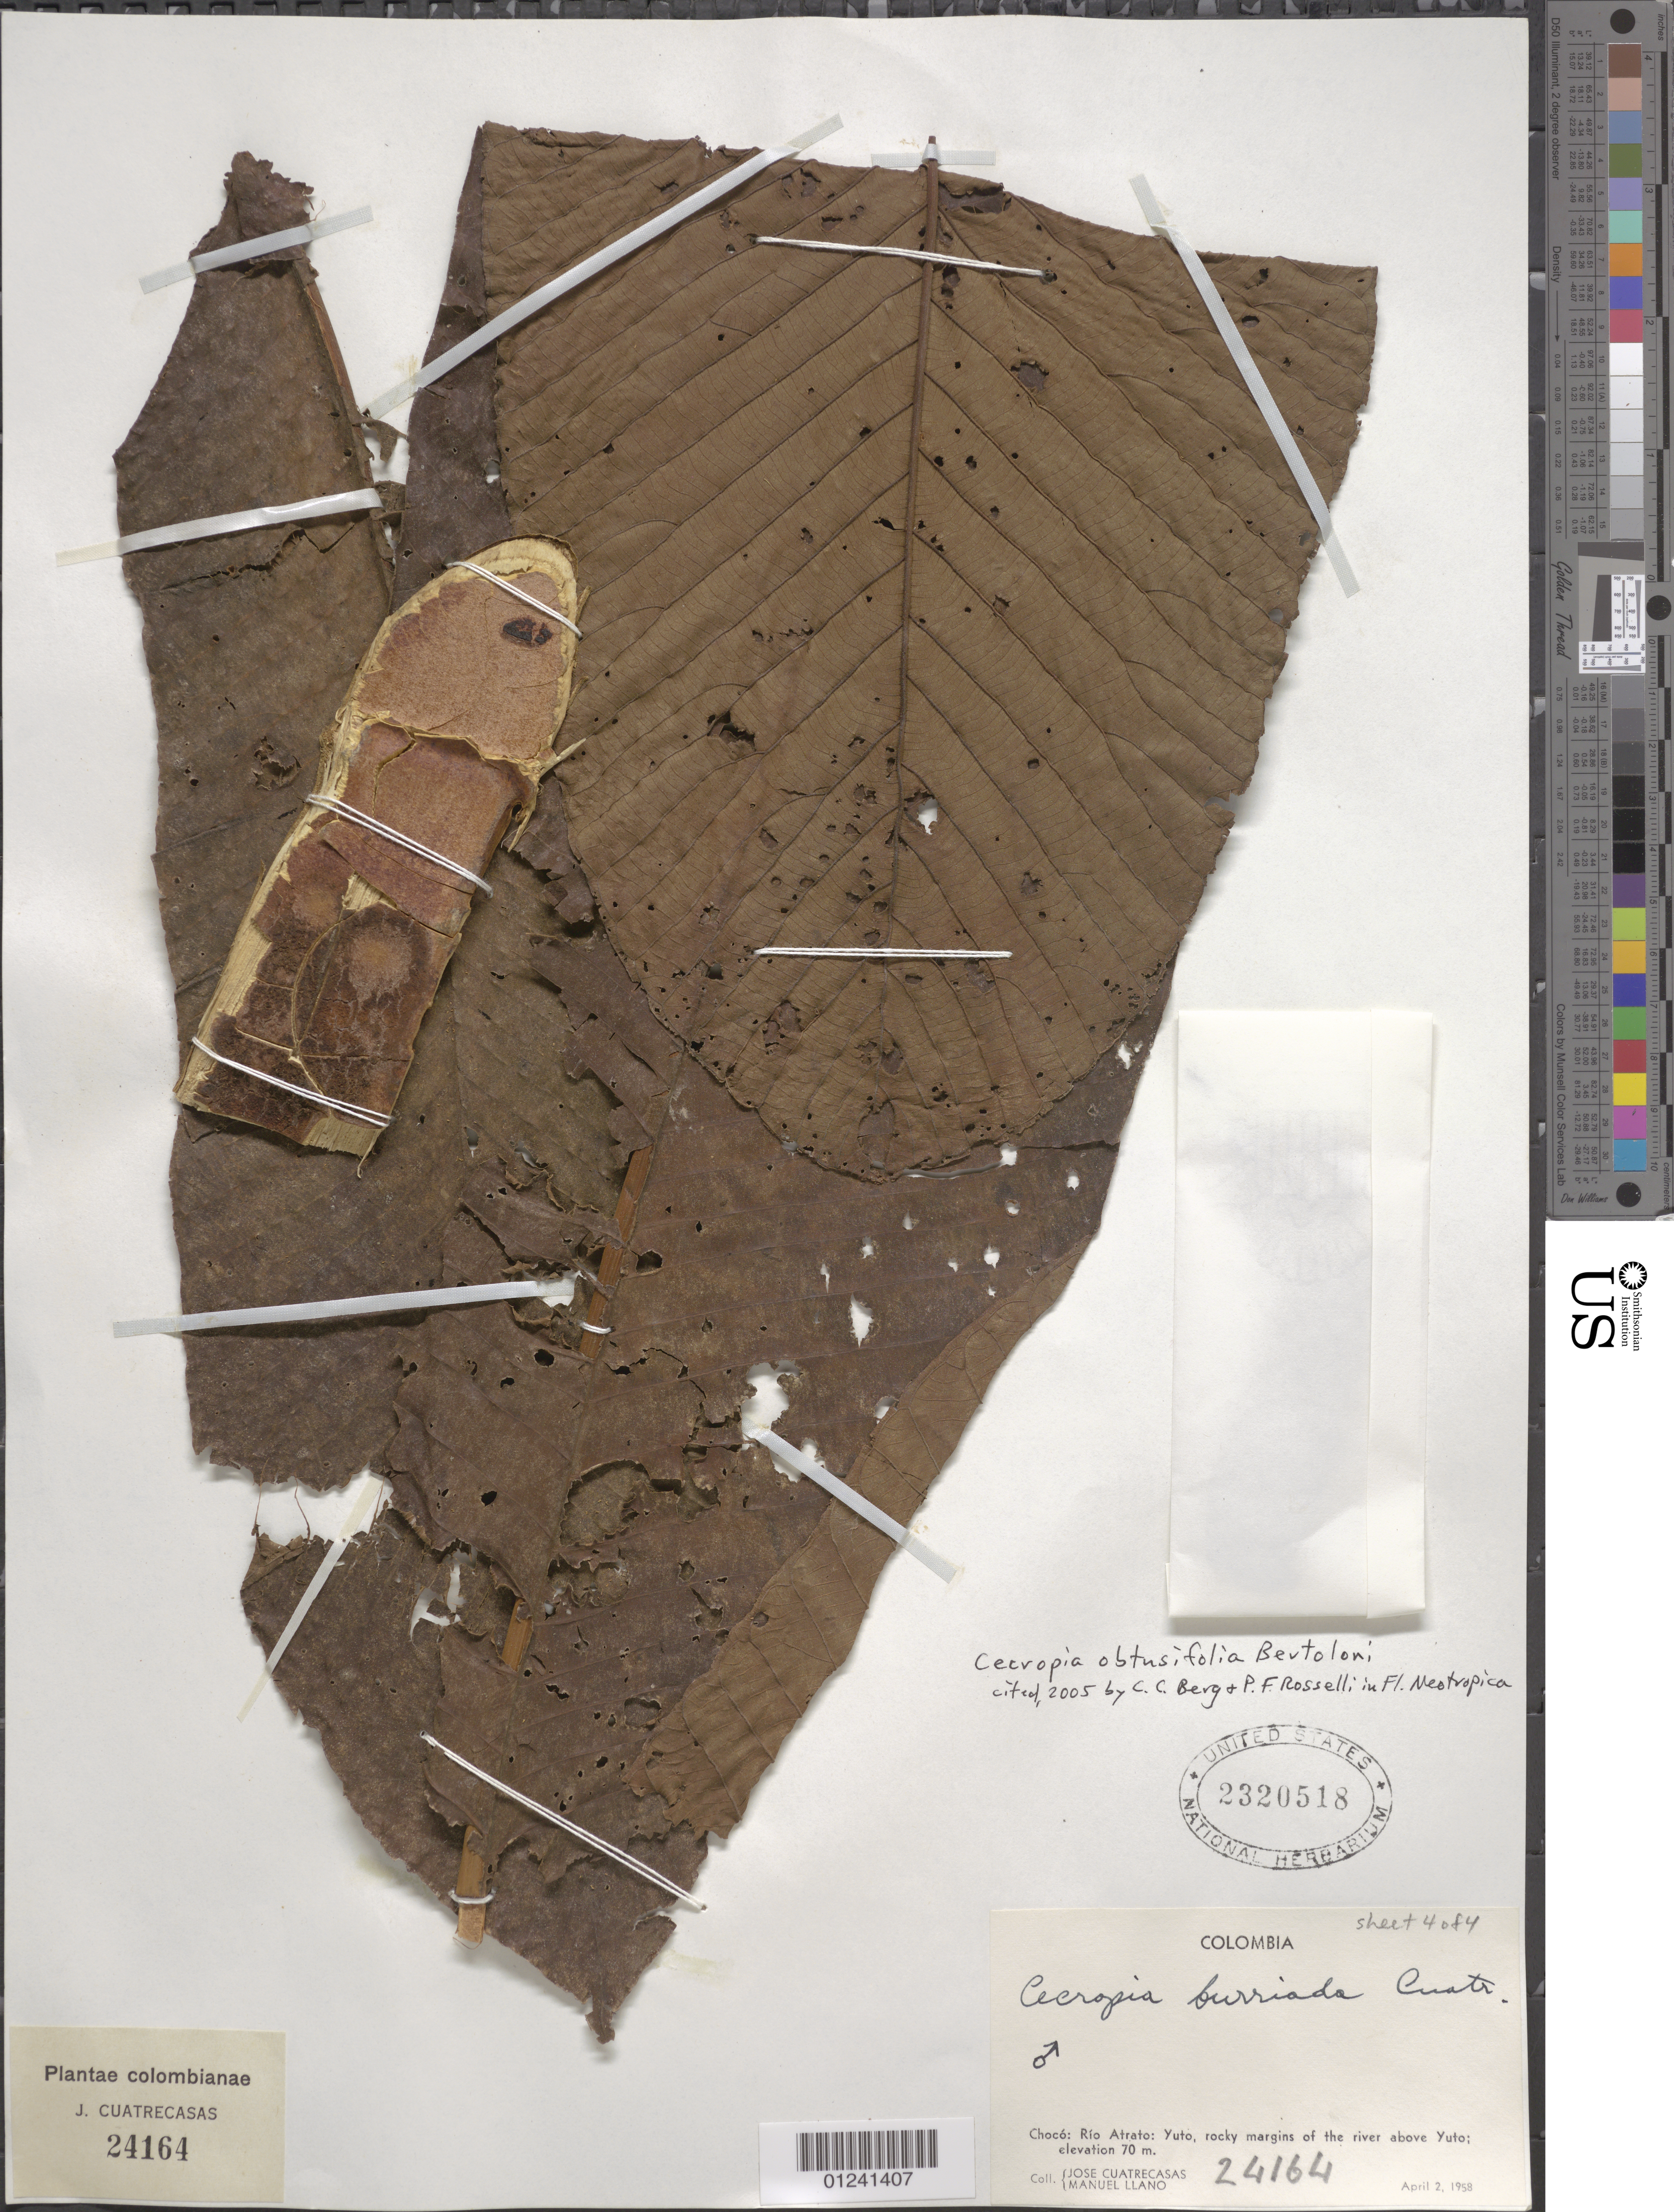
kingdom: Plantae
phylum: Tracheophyta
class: Magnoliopsida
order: Rosales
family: Urticaceae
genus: Cecropia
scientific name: Cecropia telenitida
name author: Cuatrec.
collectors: J. Cuatrecasas & M. Llano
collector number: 24164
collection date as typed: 02 Apr 1958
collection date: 1958-04-02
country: Colombia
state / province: Chocó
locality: Rio Atrato, Yuto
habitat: rocky margins of the river above Yuto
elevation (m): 70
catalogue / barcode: US 2320518